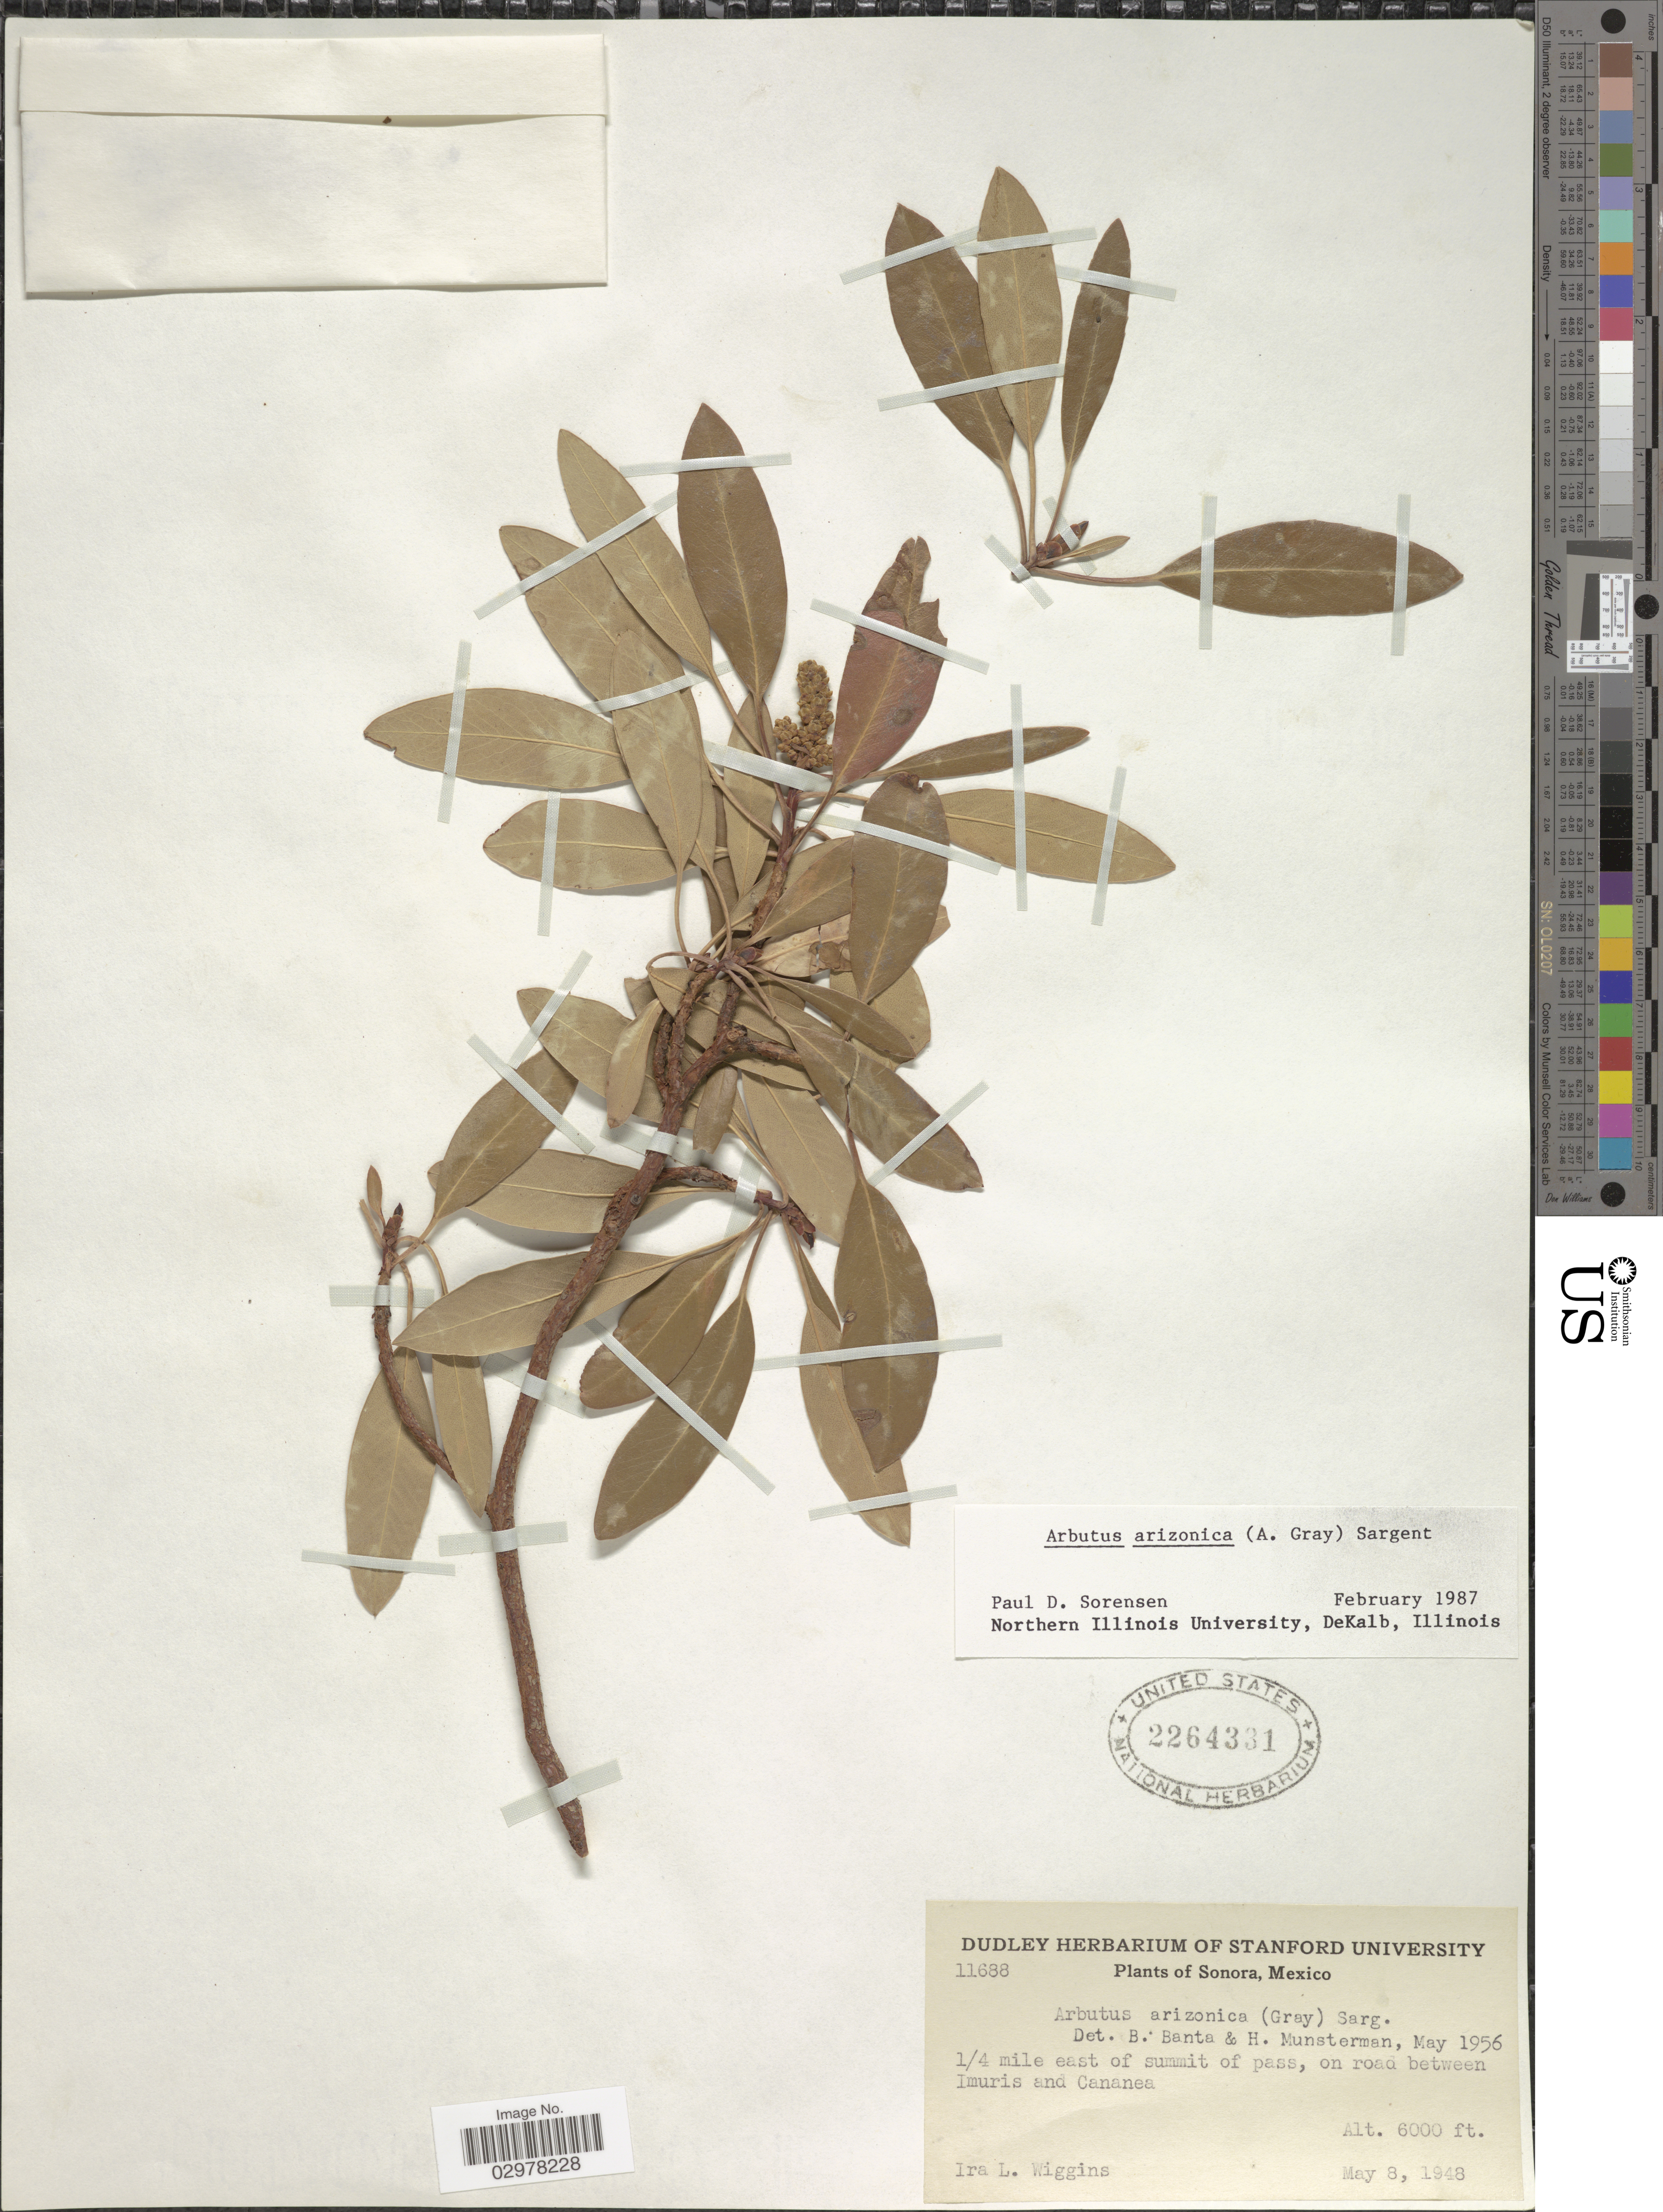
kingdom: Plantae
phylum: Tracheophyta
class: Magnoliopsida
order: Ericales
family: Ericaceae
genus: Arbutus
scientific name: Arbutus arizonica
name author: (A. Gray) Sarg.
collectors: I. L. Wiggins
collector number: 11688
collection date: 1948-05-08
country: Mexico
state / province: Sonora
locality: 1/4 mile east of summit of pass, on road between Imuris and Cananea.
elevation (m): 1829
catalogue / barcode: US 2264331